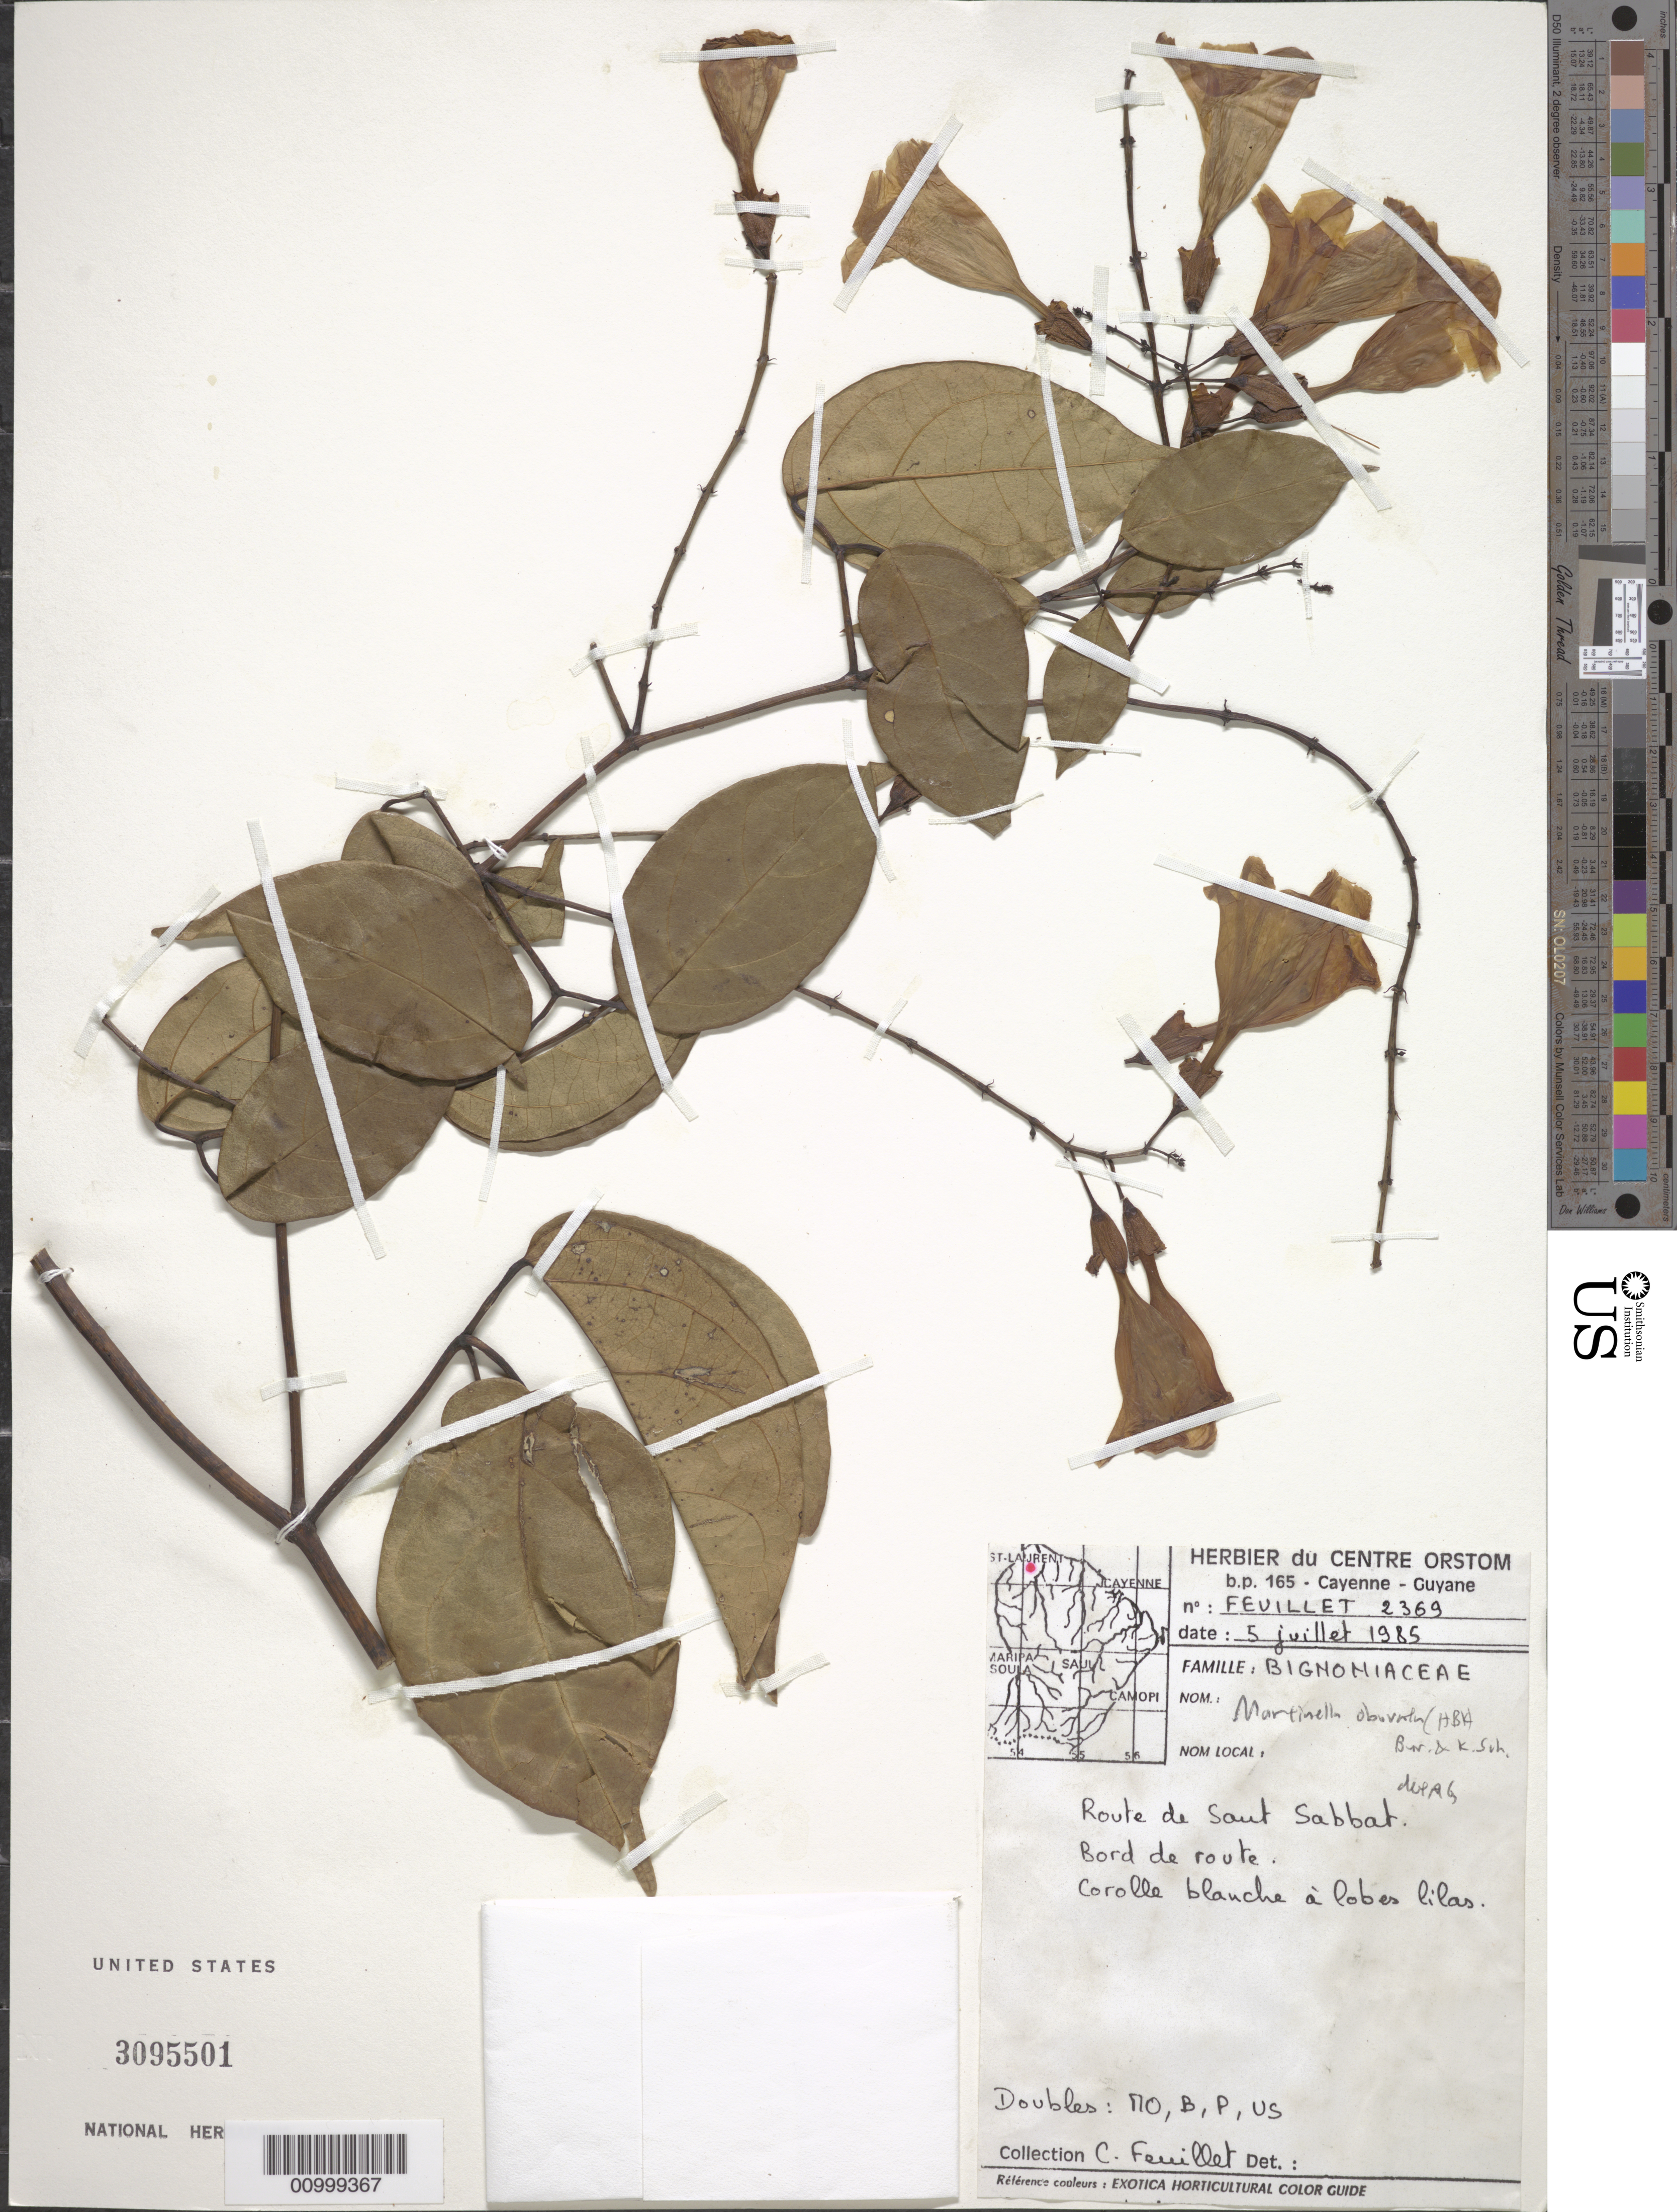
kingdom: Plantae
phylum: Tracheophyta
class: Magnoliopsida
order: Lamiales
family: Bignoniaceae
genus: Martinella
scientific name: Martinella obovata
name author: (Kunth) Bureau & K. Schum.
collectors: C. Feuillet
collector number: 2369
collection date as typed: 5-Jul-85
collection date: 1985-07-05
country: French Guiana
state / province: Cayenne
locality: Route de Saut Sabbat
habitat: Route de Saut Sabbat, bord de route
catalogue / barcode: US 3095501